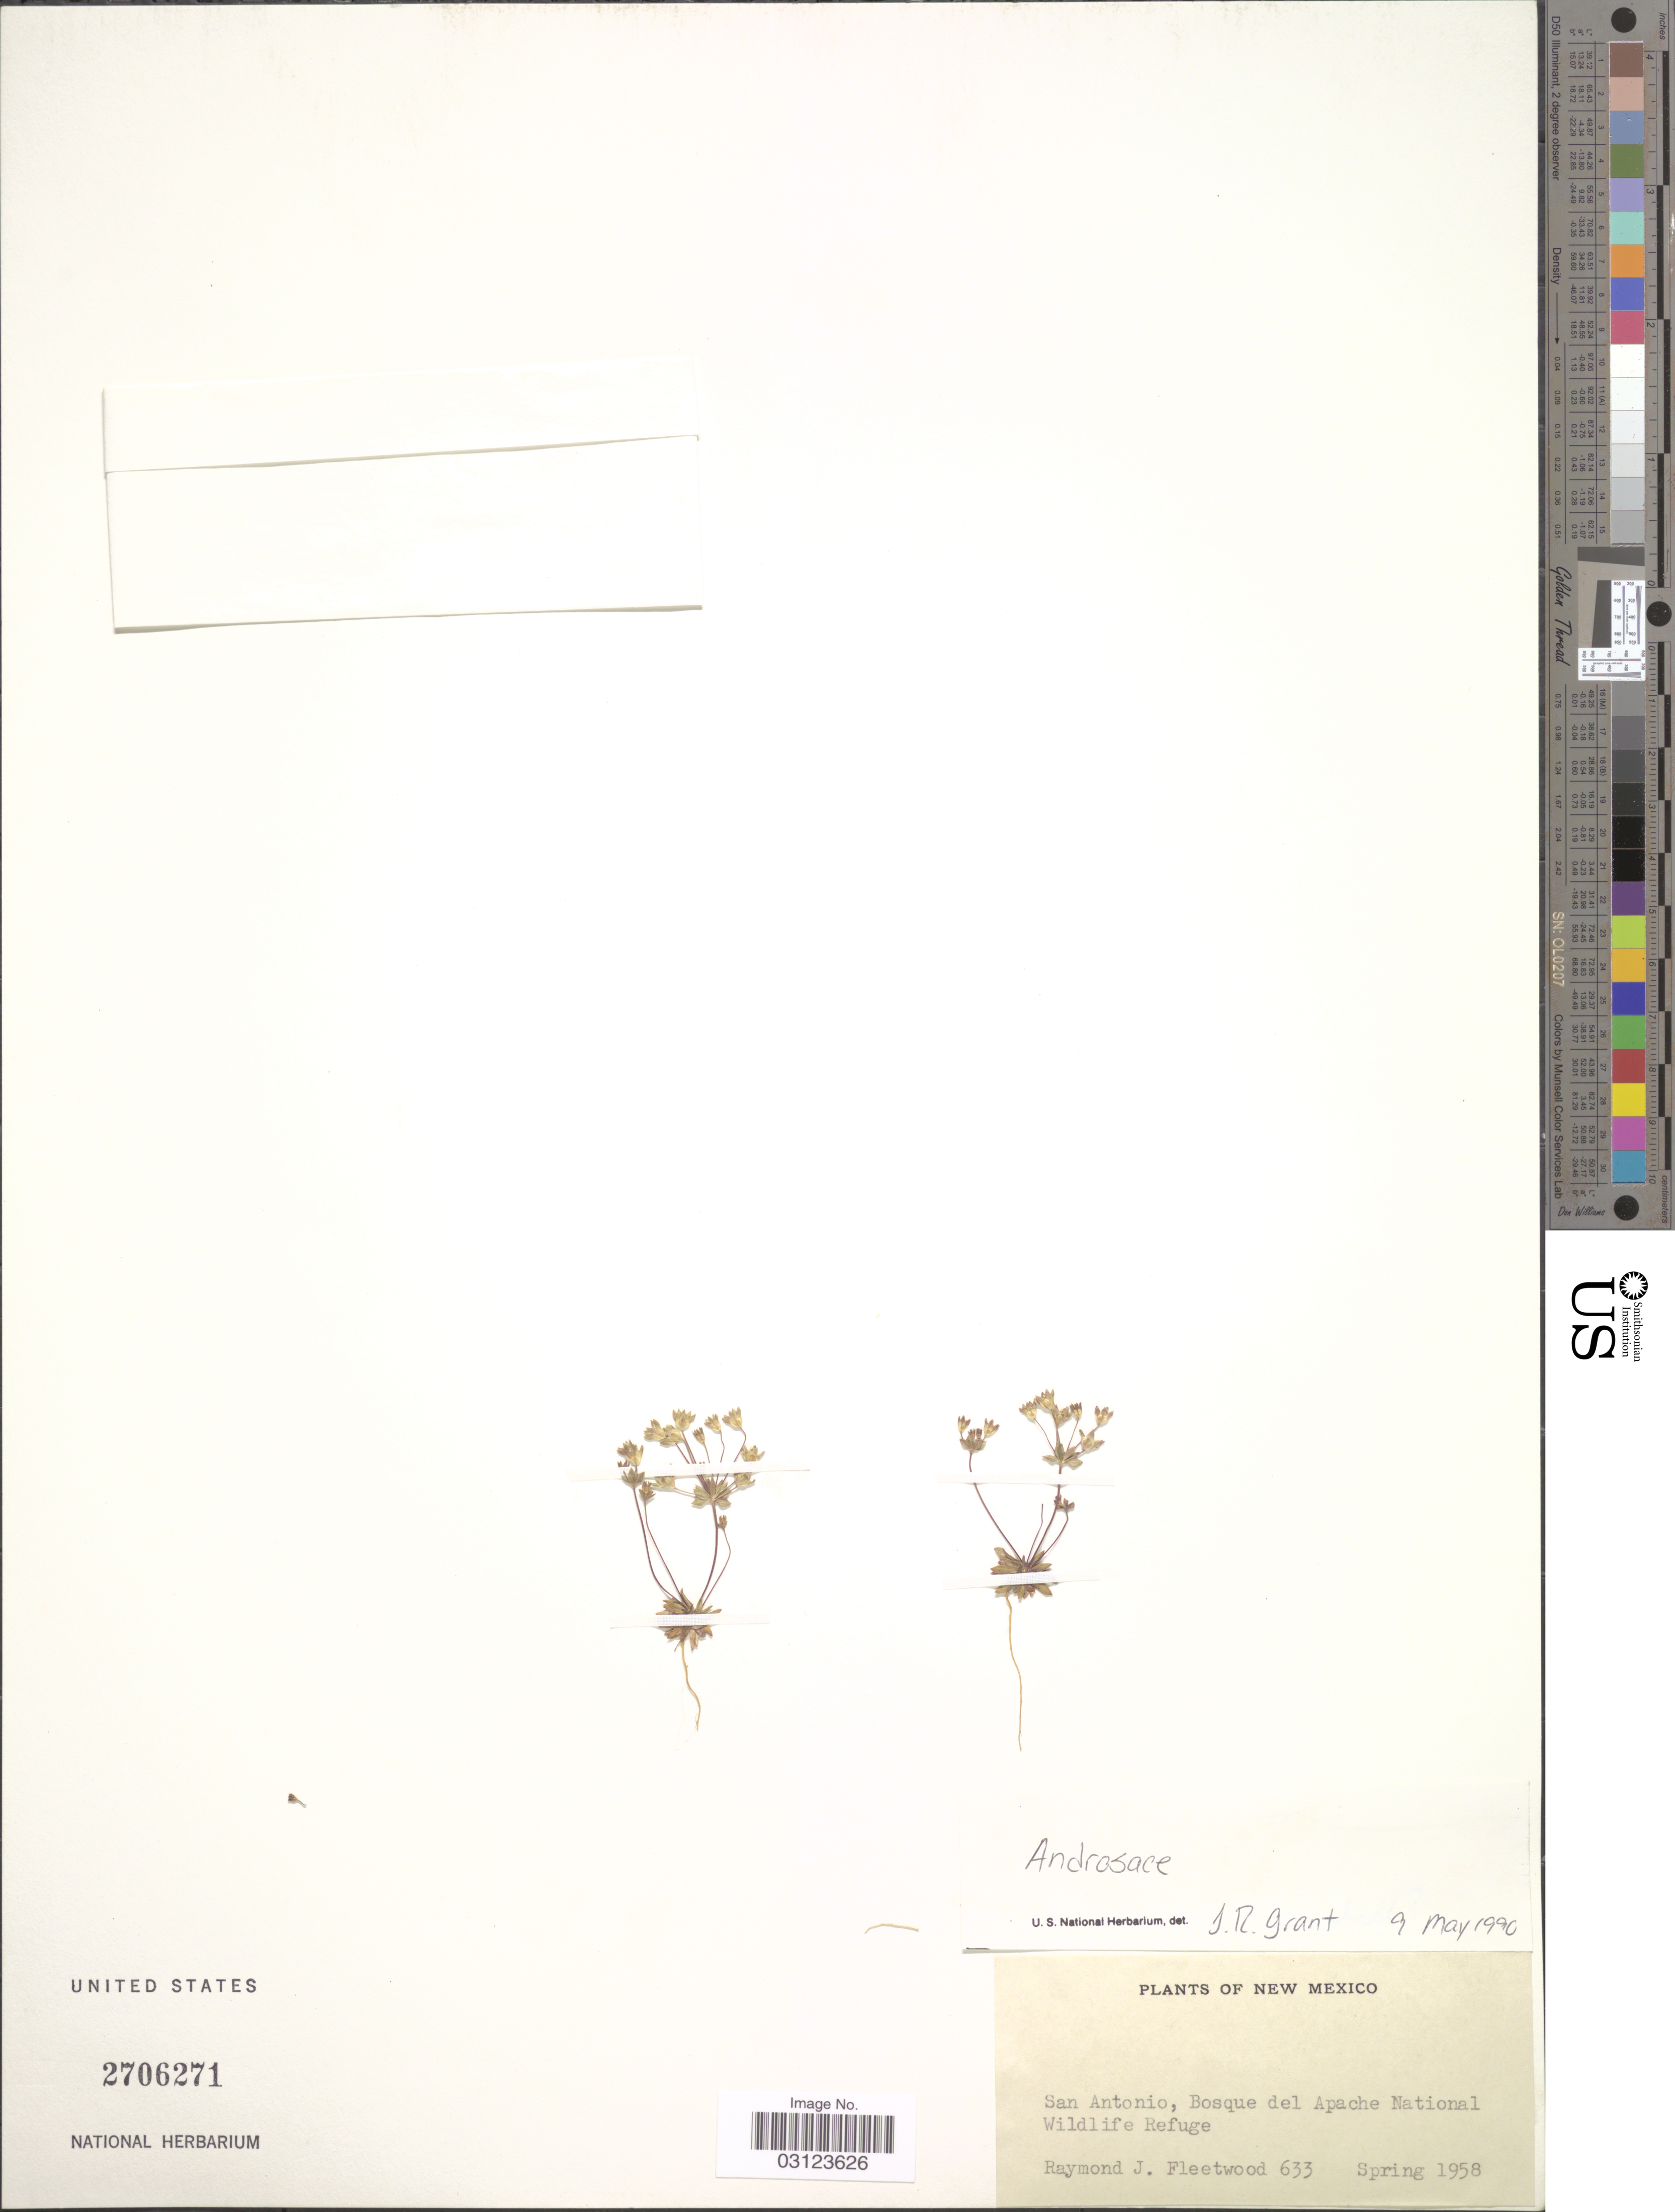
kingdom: Plantae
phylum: Tracheophyta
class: Magnoliopsida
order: Ericales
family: Primulaceae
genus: Androsace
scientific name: Androsace sp.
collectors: R. J. Fleetwood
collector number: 633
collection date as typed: Spring 1958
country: United States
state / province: New Mexico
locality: San Antonio, Bosque del Apache National Wildlife Refuge.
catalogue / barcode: US 2706271